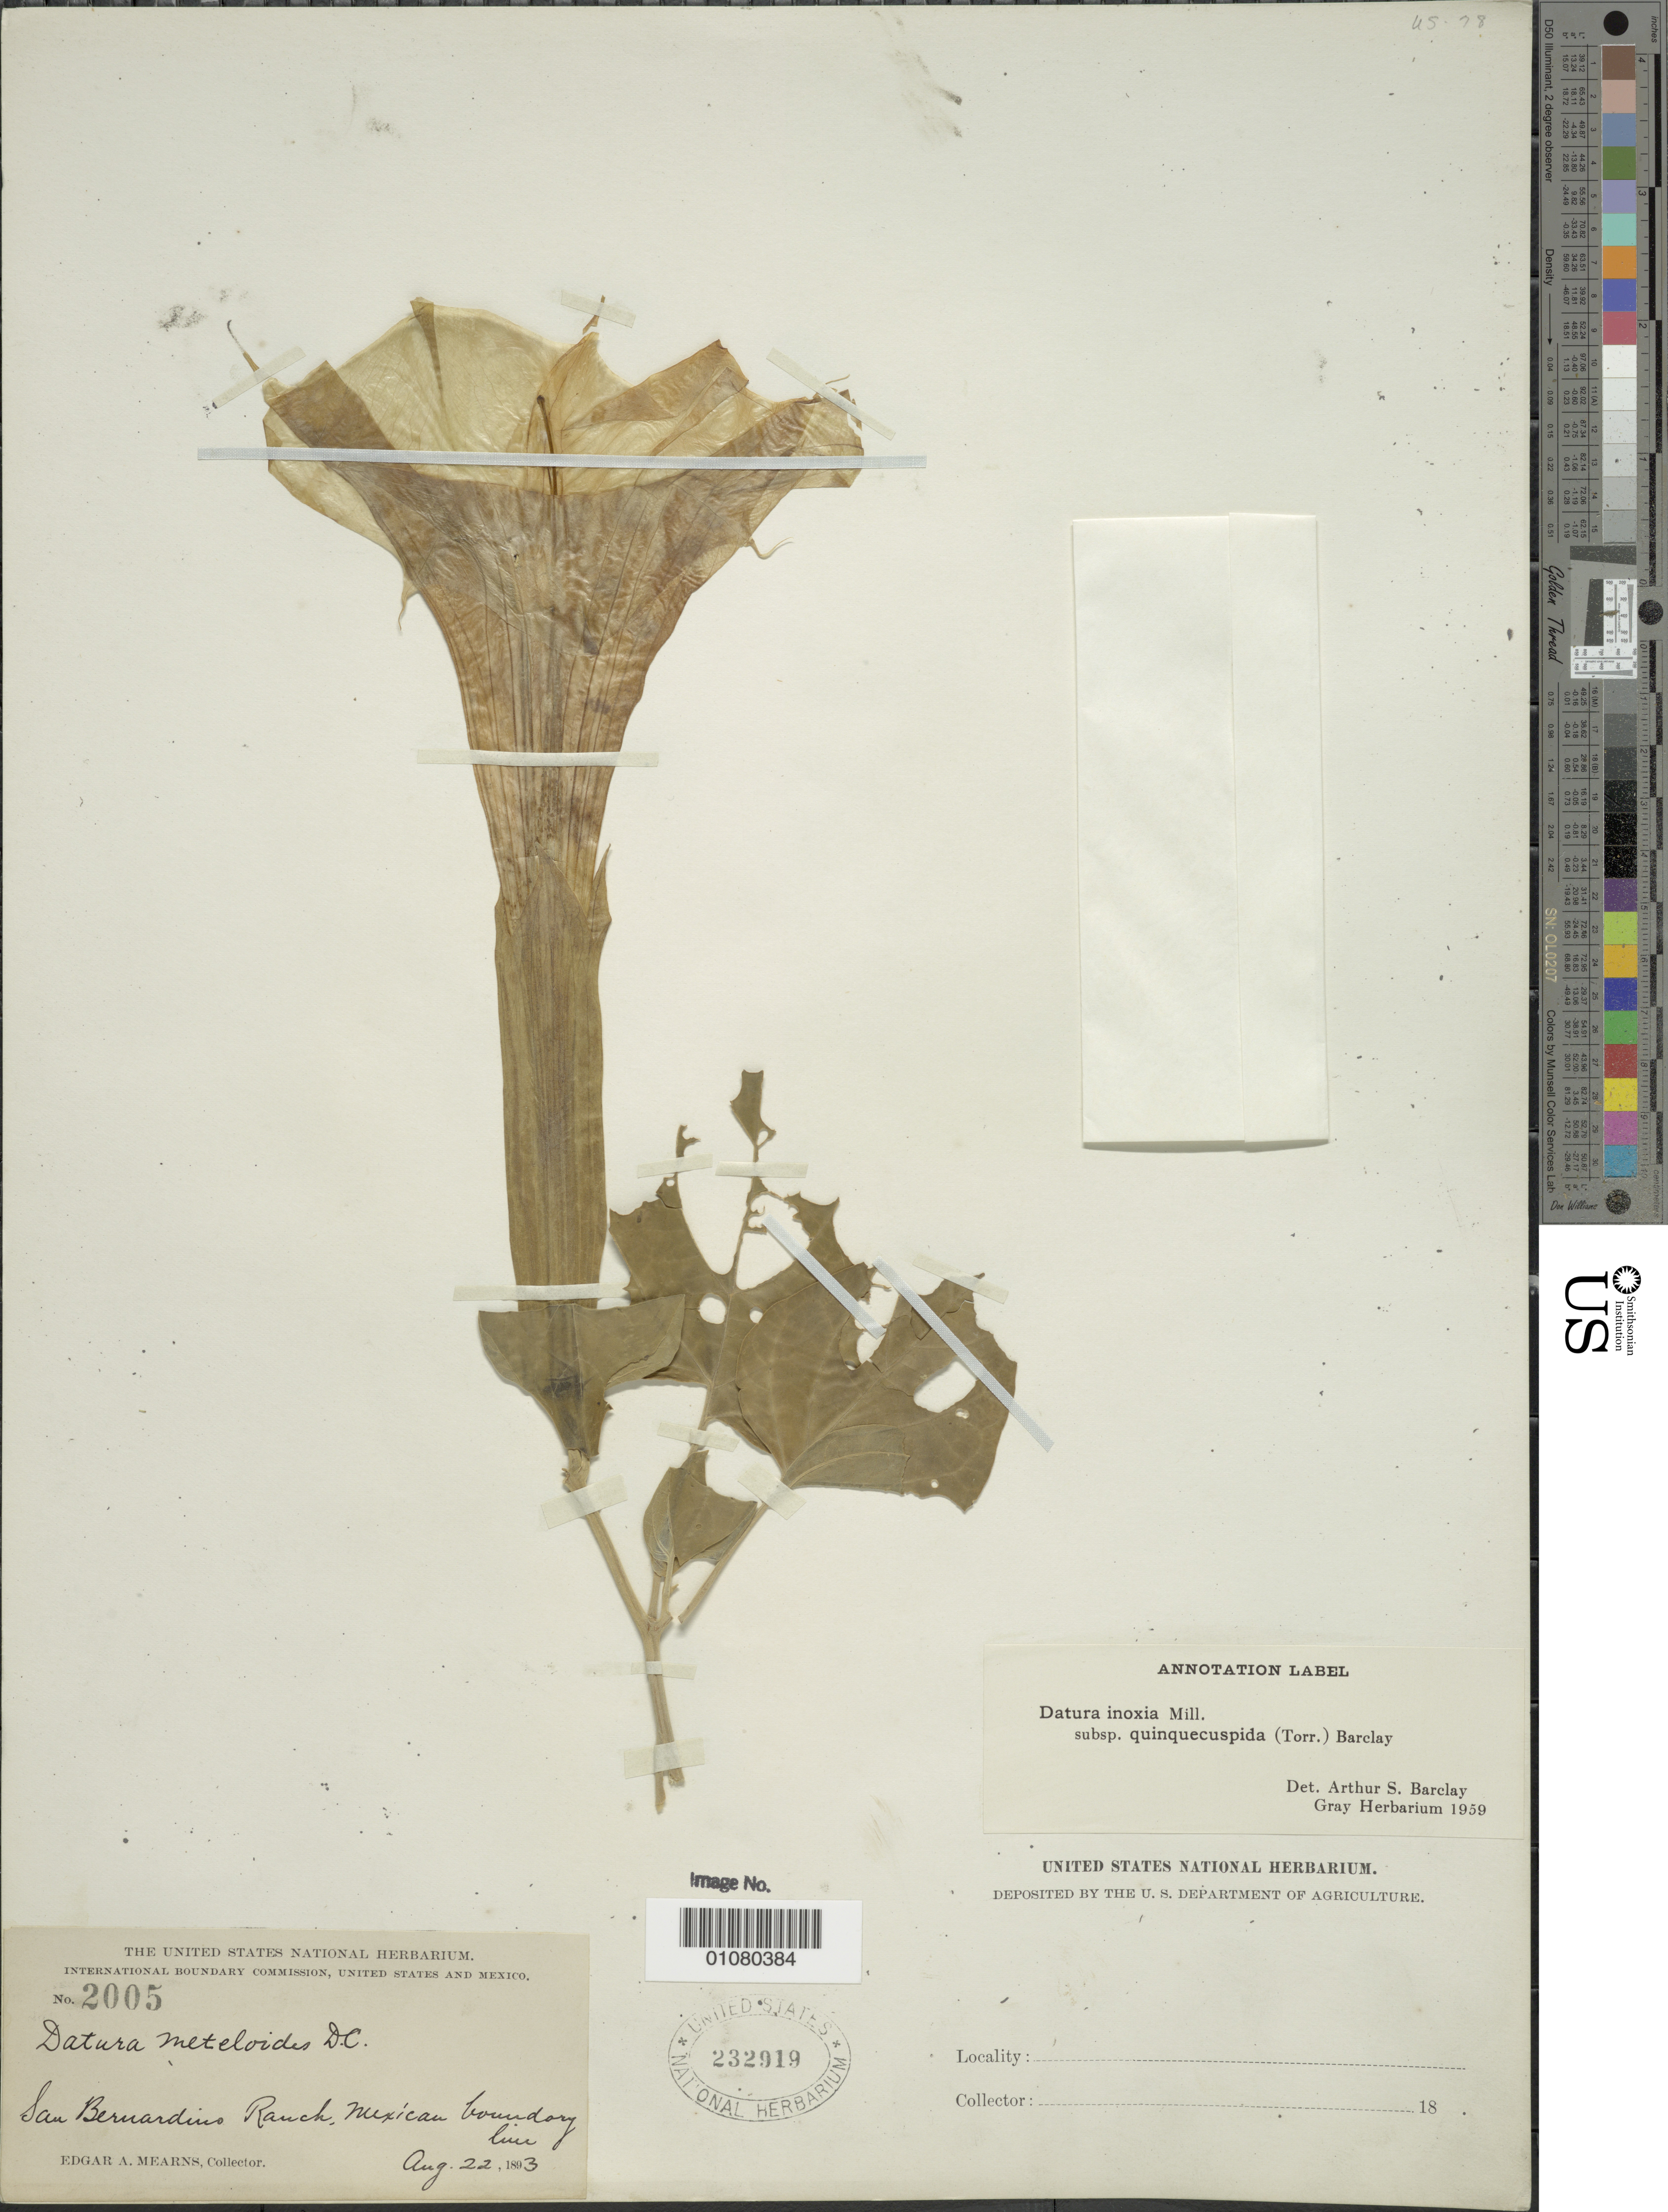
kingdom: Plantae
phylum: Tracheophyta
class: Magnoliopsida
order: Solanales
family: Solanaceae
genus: Datura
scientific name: Datura meteloides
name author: DC. ex Dunal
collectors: E. A. Mearns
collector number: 2005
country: Mexico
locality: San Bernardino Ranch, Mexican boundary line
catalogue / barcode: US 232919